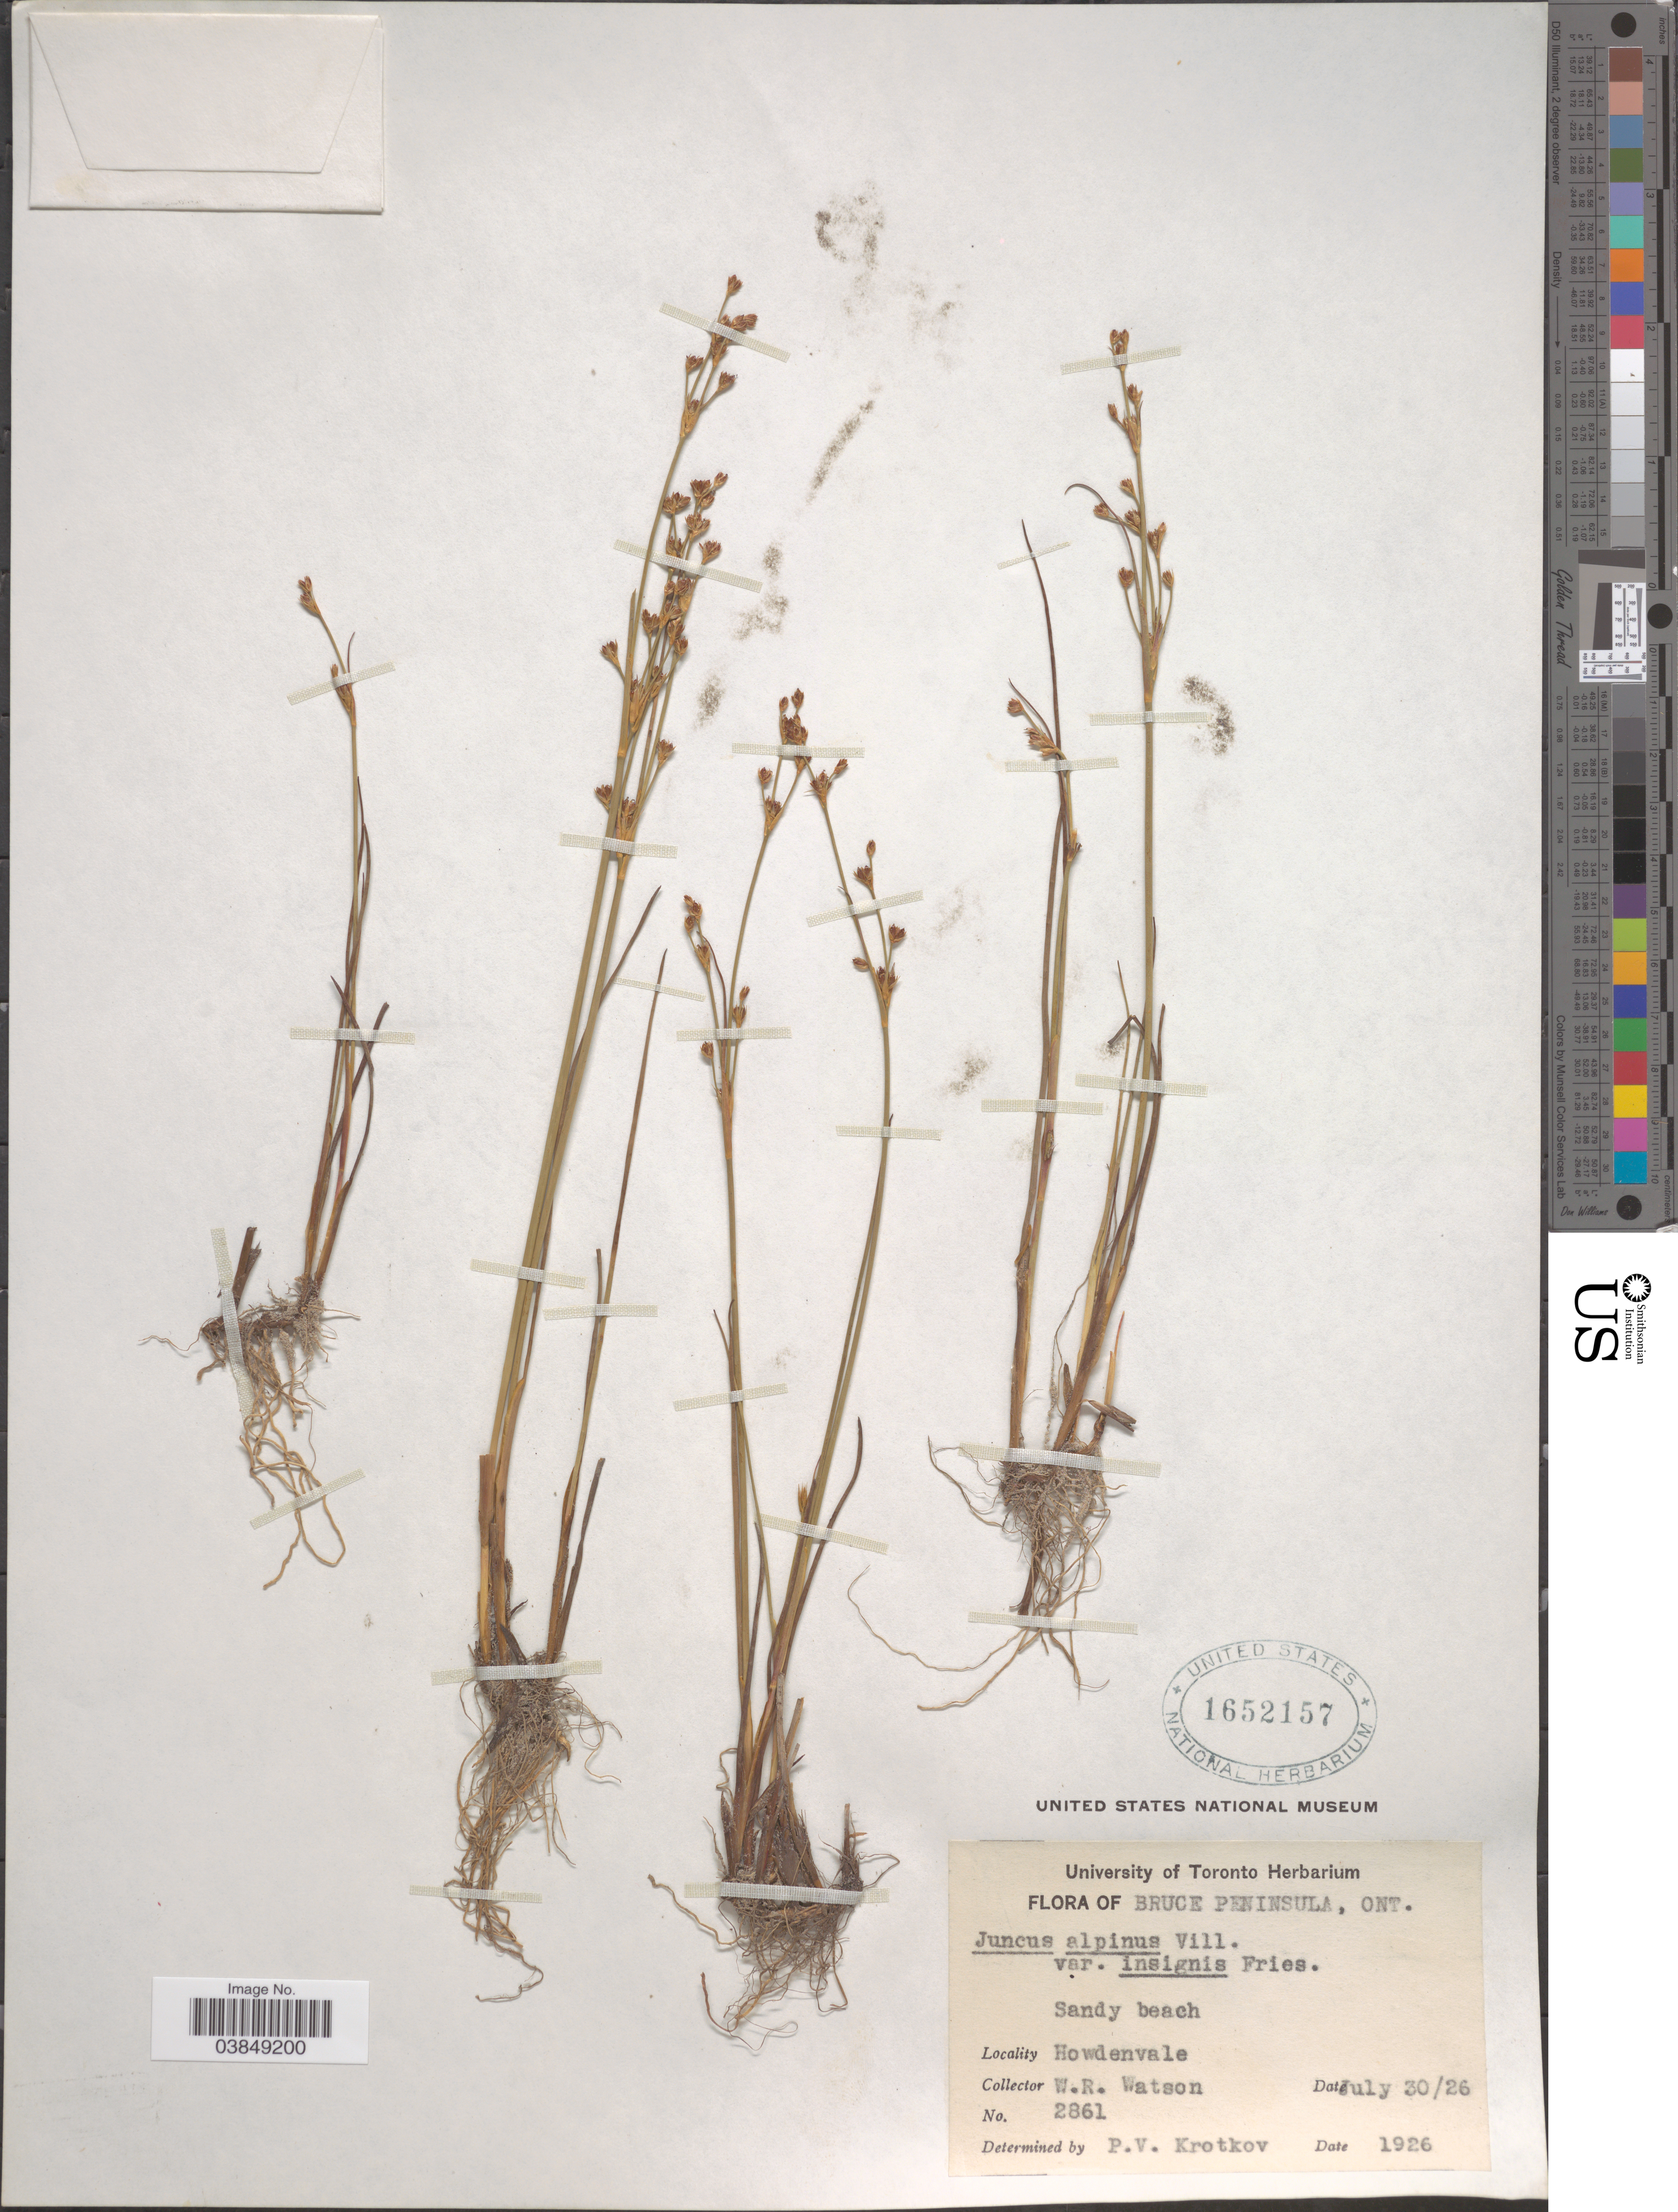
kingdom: Plantae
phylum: Tracheophyta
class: Liliopsida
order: Poales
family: Juncaceae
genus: Juncus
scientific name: Juncus alpinus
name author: Vill.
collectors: W. R. Watson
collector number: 2861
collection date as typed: Transcribed d/m/y: 30/7/26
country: Canada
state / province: Ontario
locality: Bruce Peninsula. Sandy beach. Howdenvale.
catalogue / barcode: US 1652157